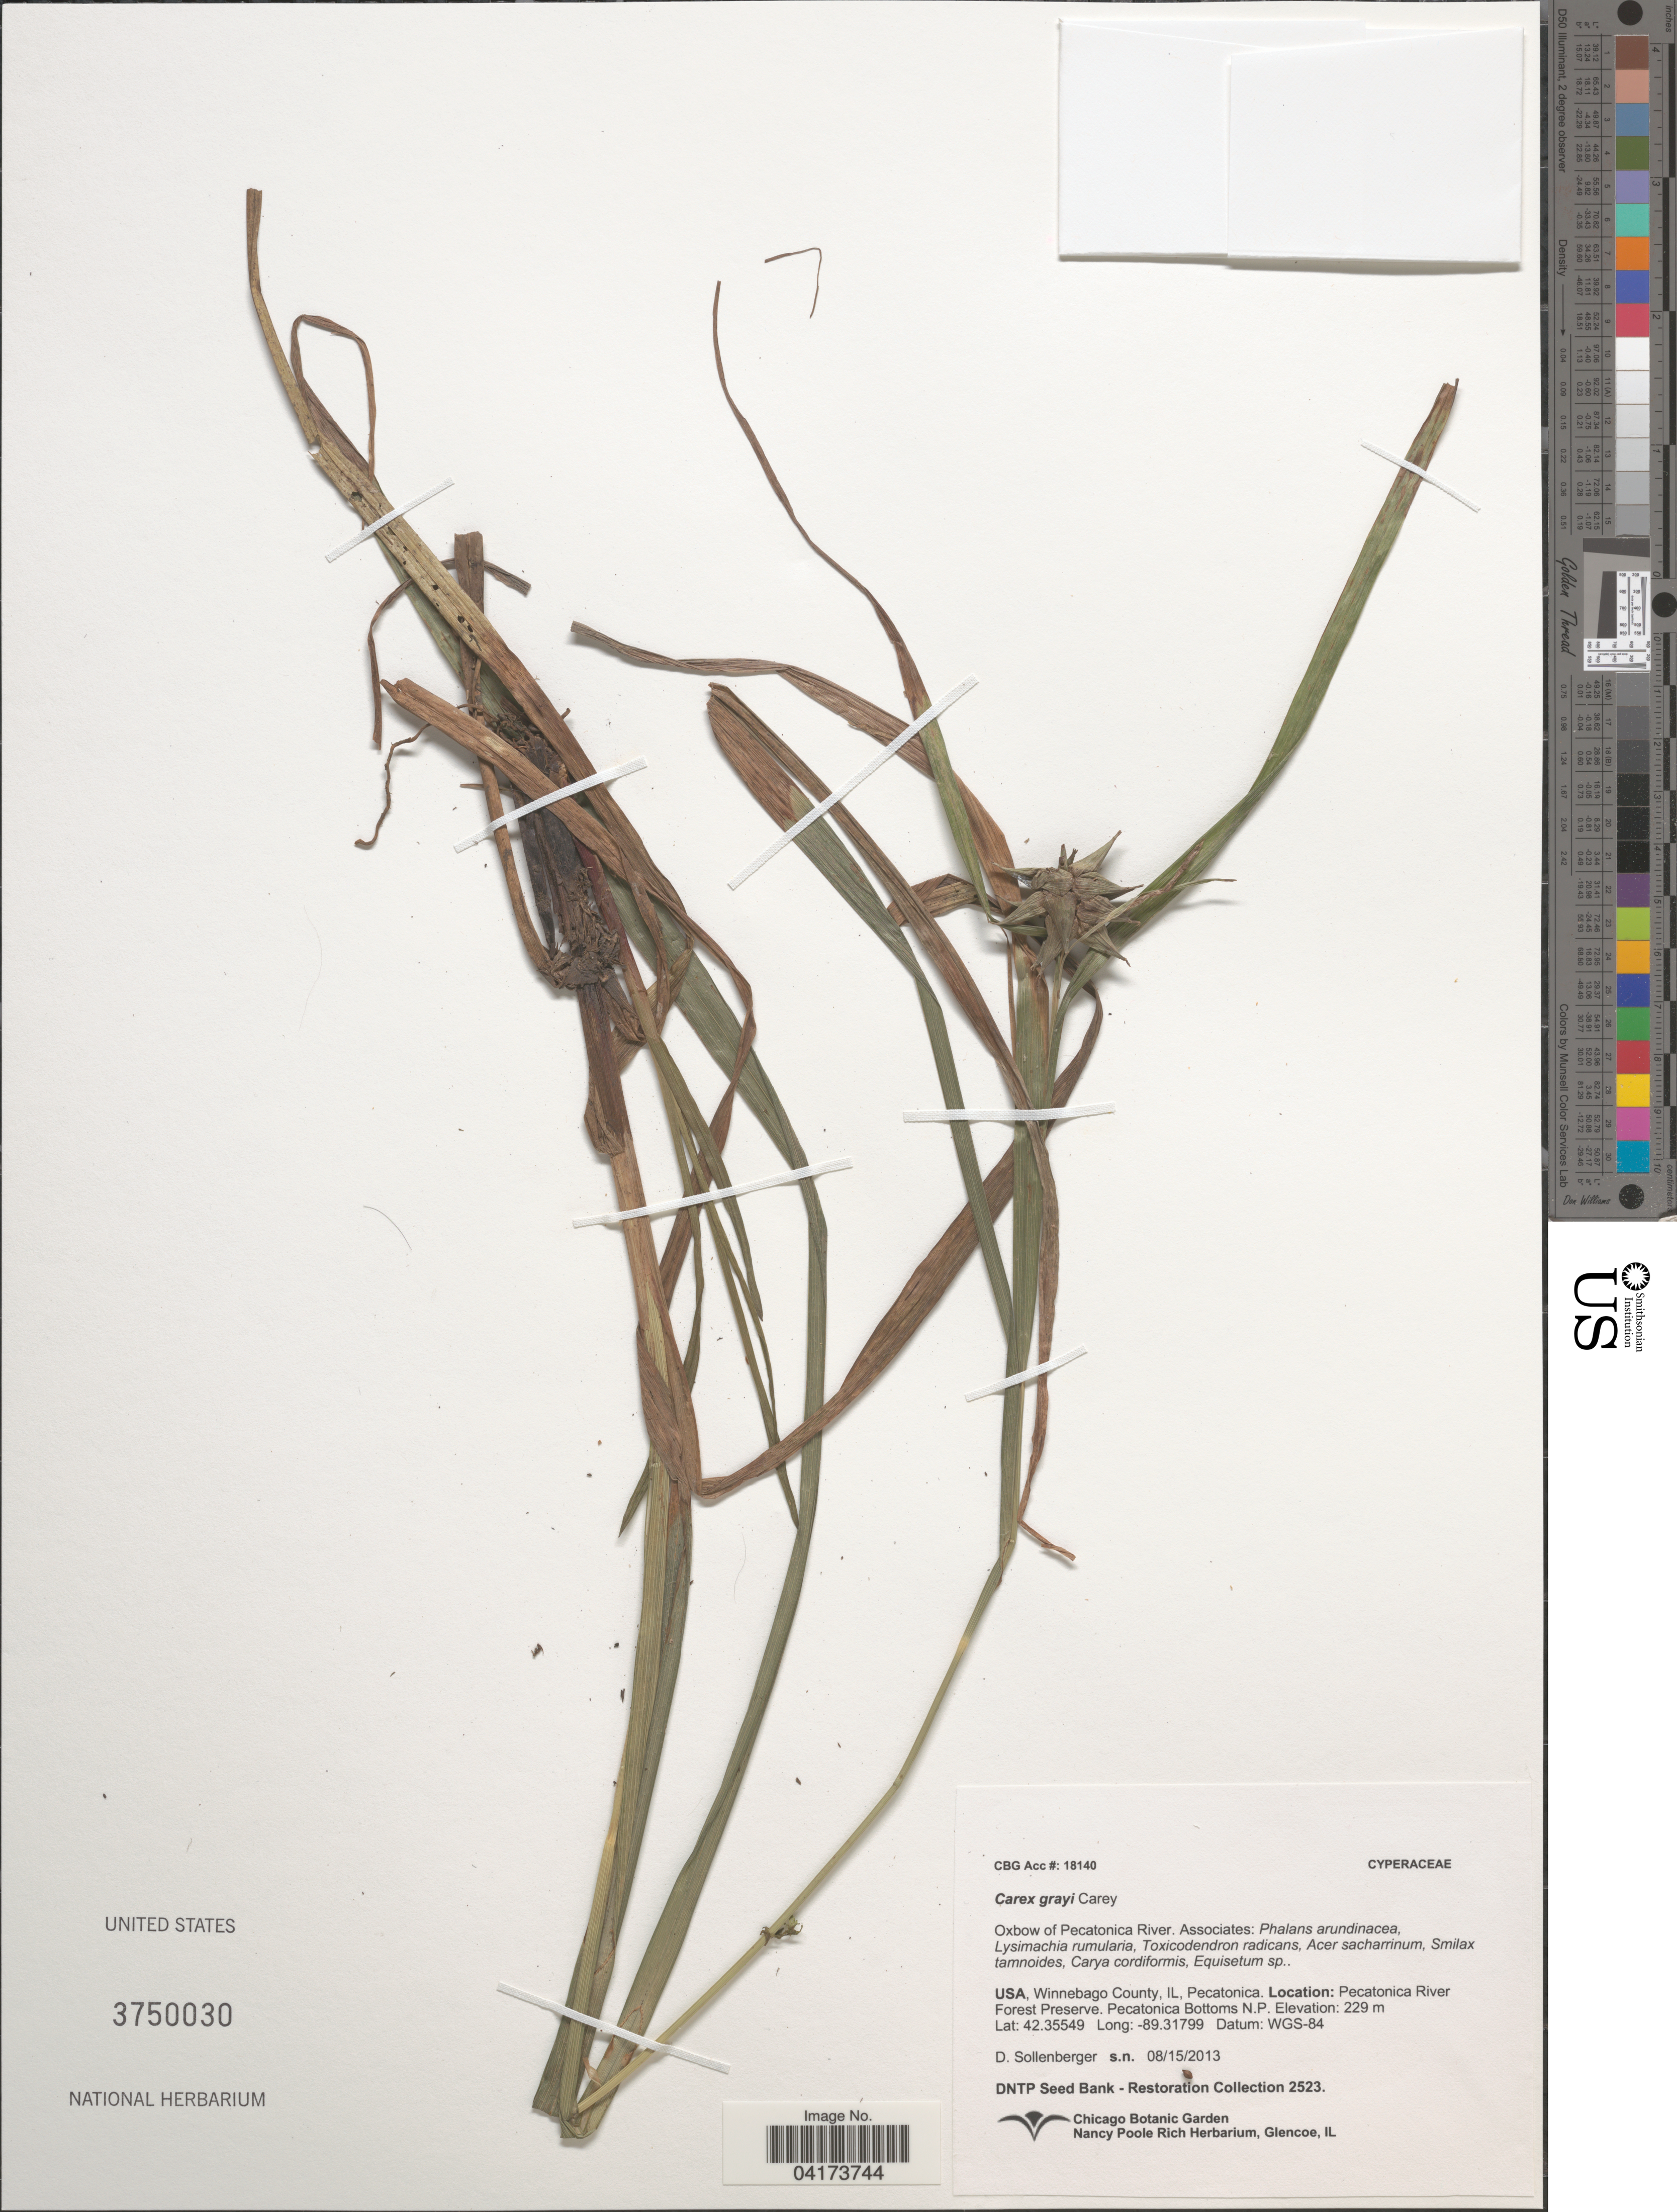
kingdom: Plantae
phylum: Tracheophyta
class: Liliopsida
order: Poales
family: Cyperaceae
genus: Carex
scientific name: Carex grayi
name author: J. Carey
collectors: D. Sollenberger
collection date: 2013-08-15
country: United States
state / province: Illinois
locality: Winnebago County, Pecatonica. Pecatonica River Forest Preserve. Pecatonica Bottoms N. P.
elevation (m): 229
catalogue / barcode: US 3750030